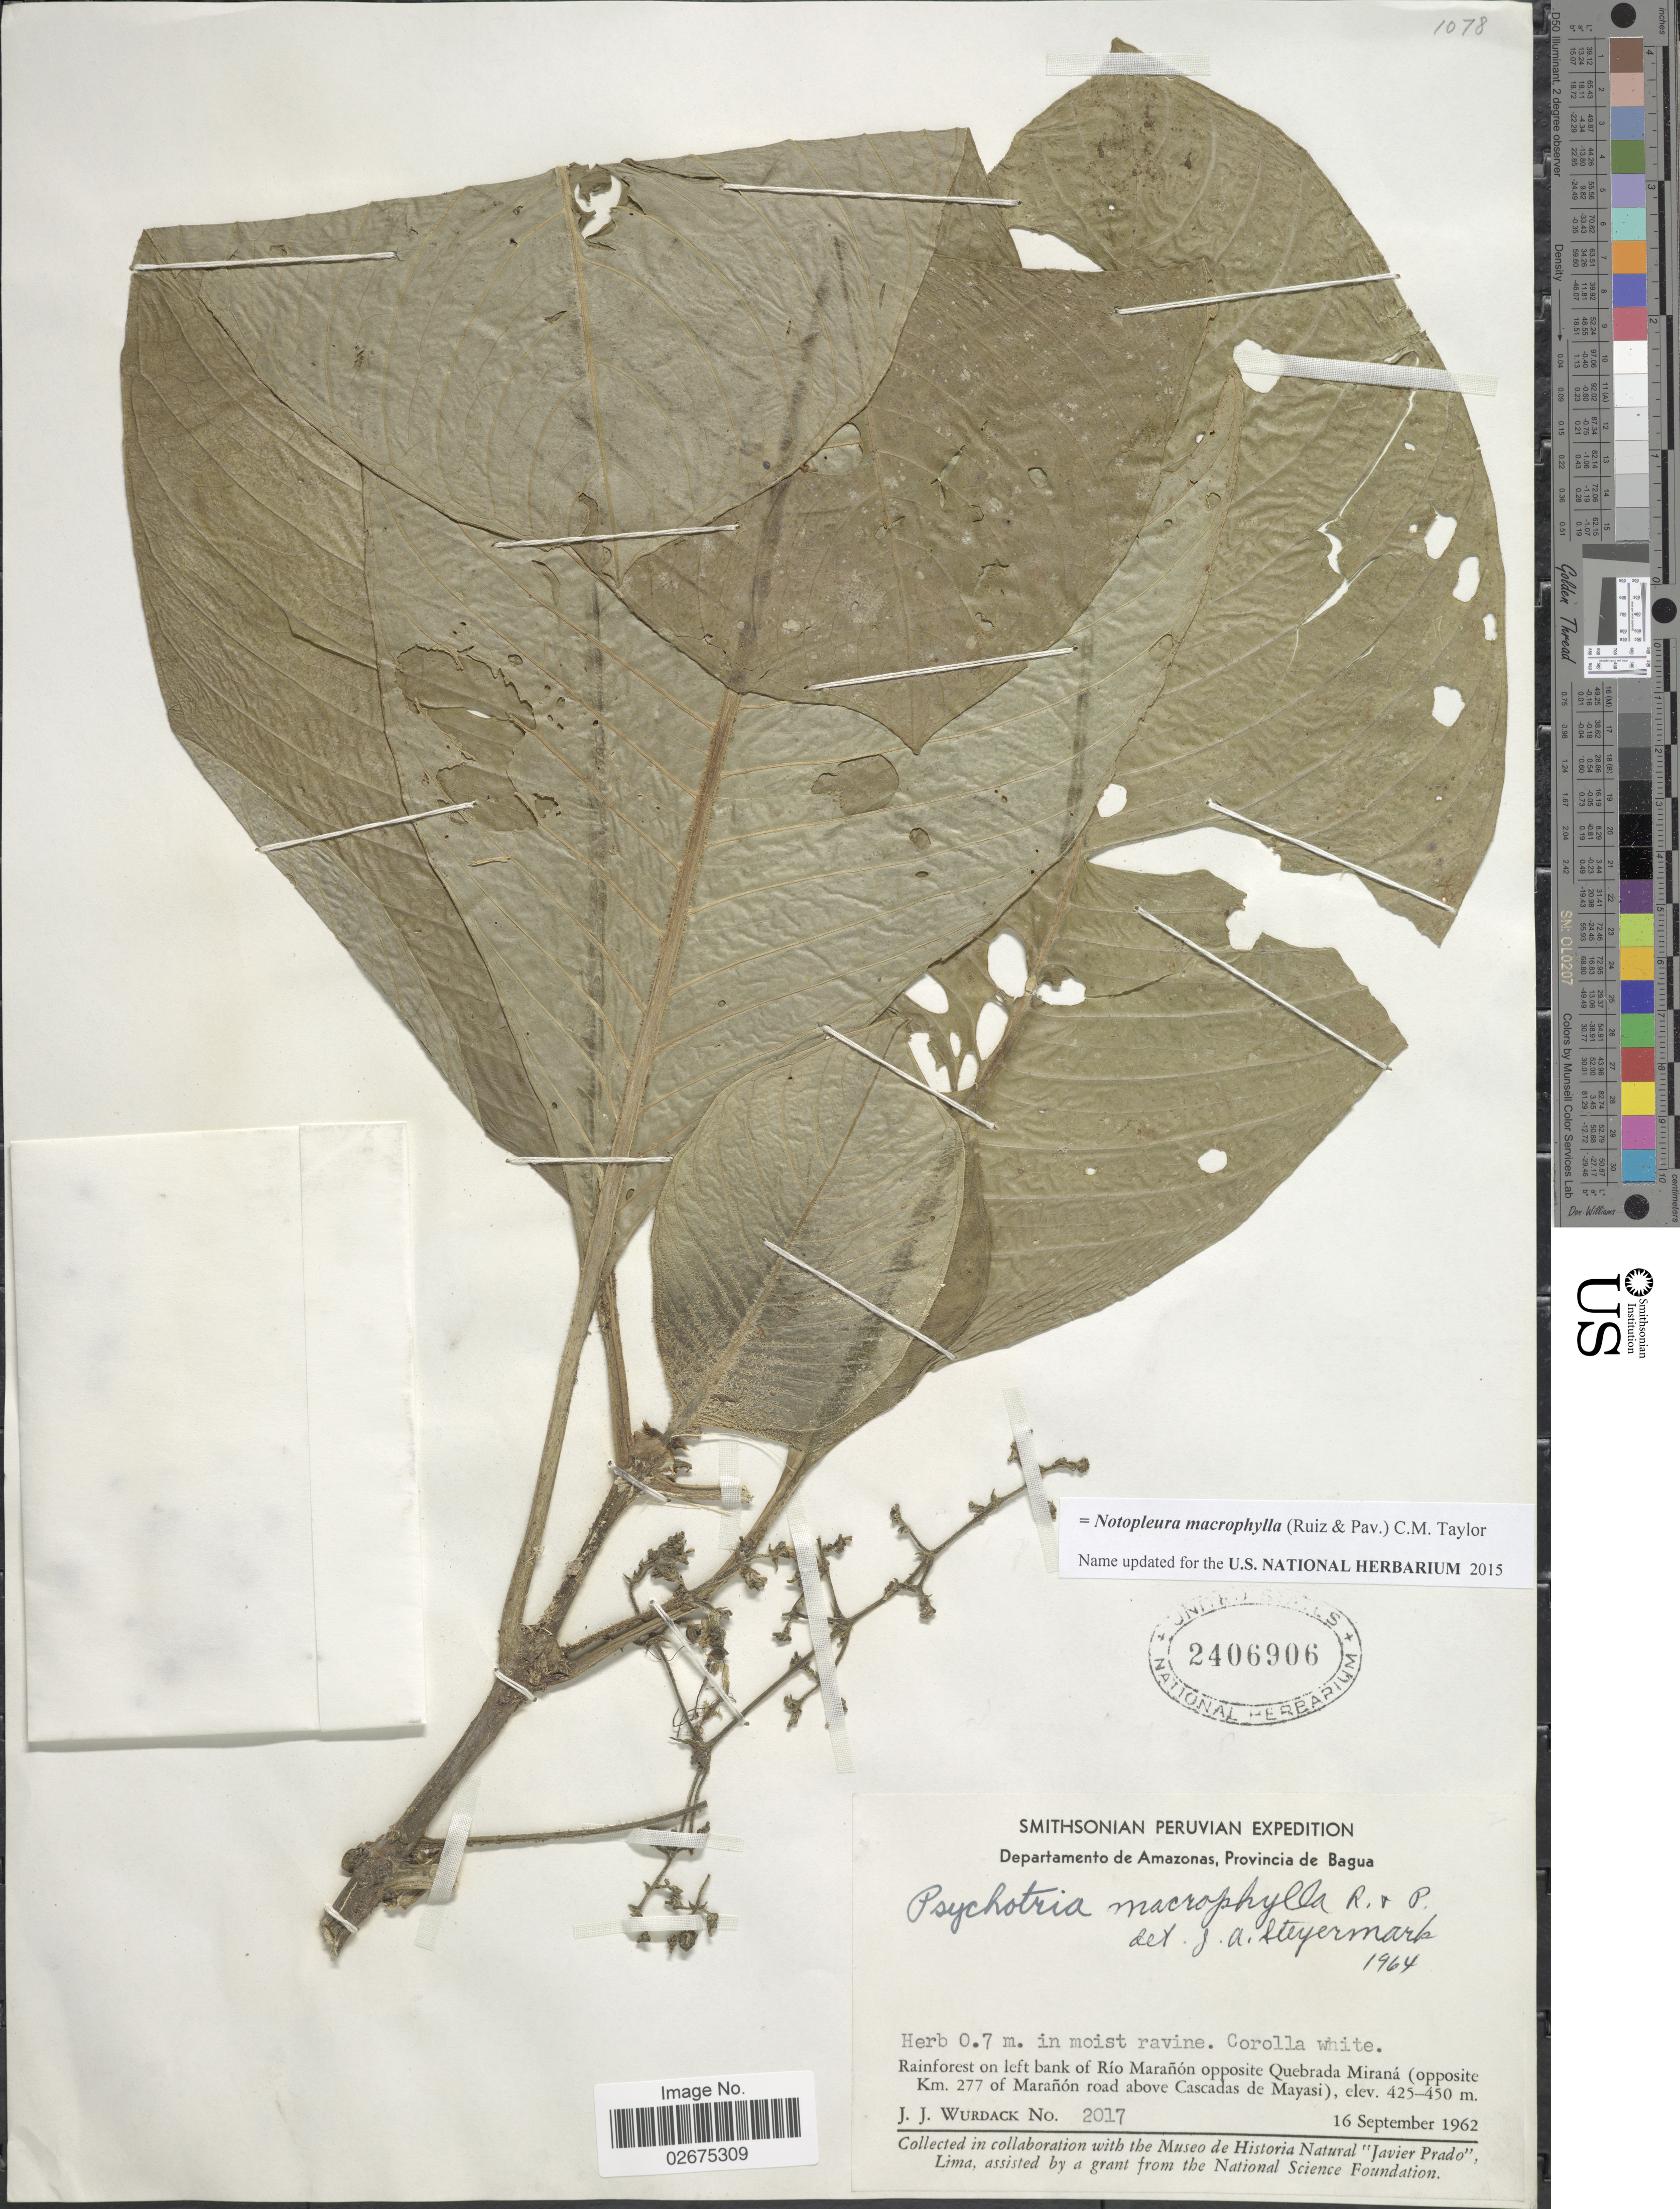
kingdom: Plantae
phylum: Tracheophyta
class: Magnoliopsida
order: Gentianales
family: Rubiaceae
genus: Notopleura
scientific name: Notopleura macrophylla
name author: (Ruiz & Pav.) C.M. Taylor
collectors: J. J. Wurdack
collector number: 2017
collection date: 1962-09-16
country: Peru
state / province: Amazonas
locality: Departamento de Amazonas, Provincia de Bagua, Rainforest on left bank of Río Marañón opposite Quebrada Miraná (opposite Km. 277 of Marañón road above Cascadas de Mayasi)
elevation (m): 425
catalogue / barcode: US 2406906